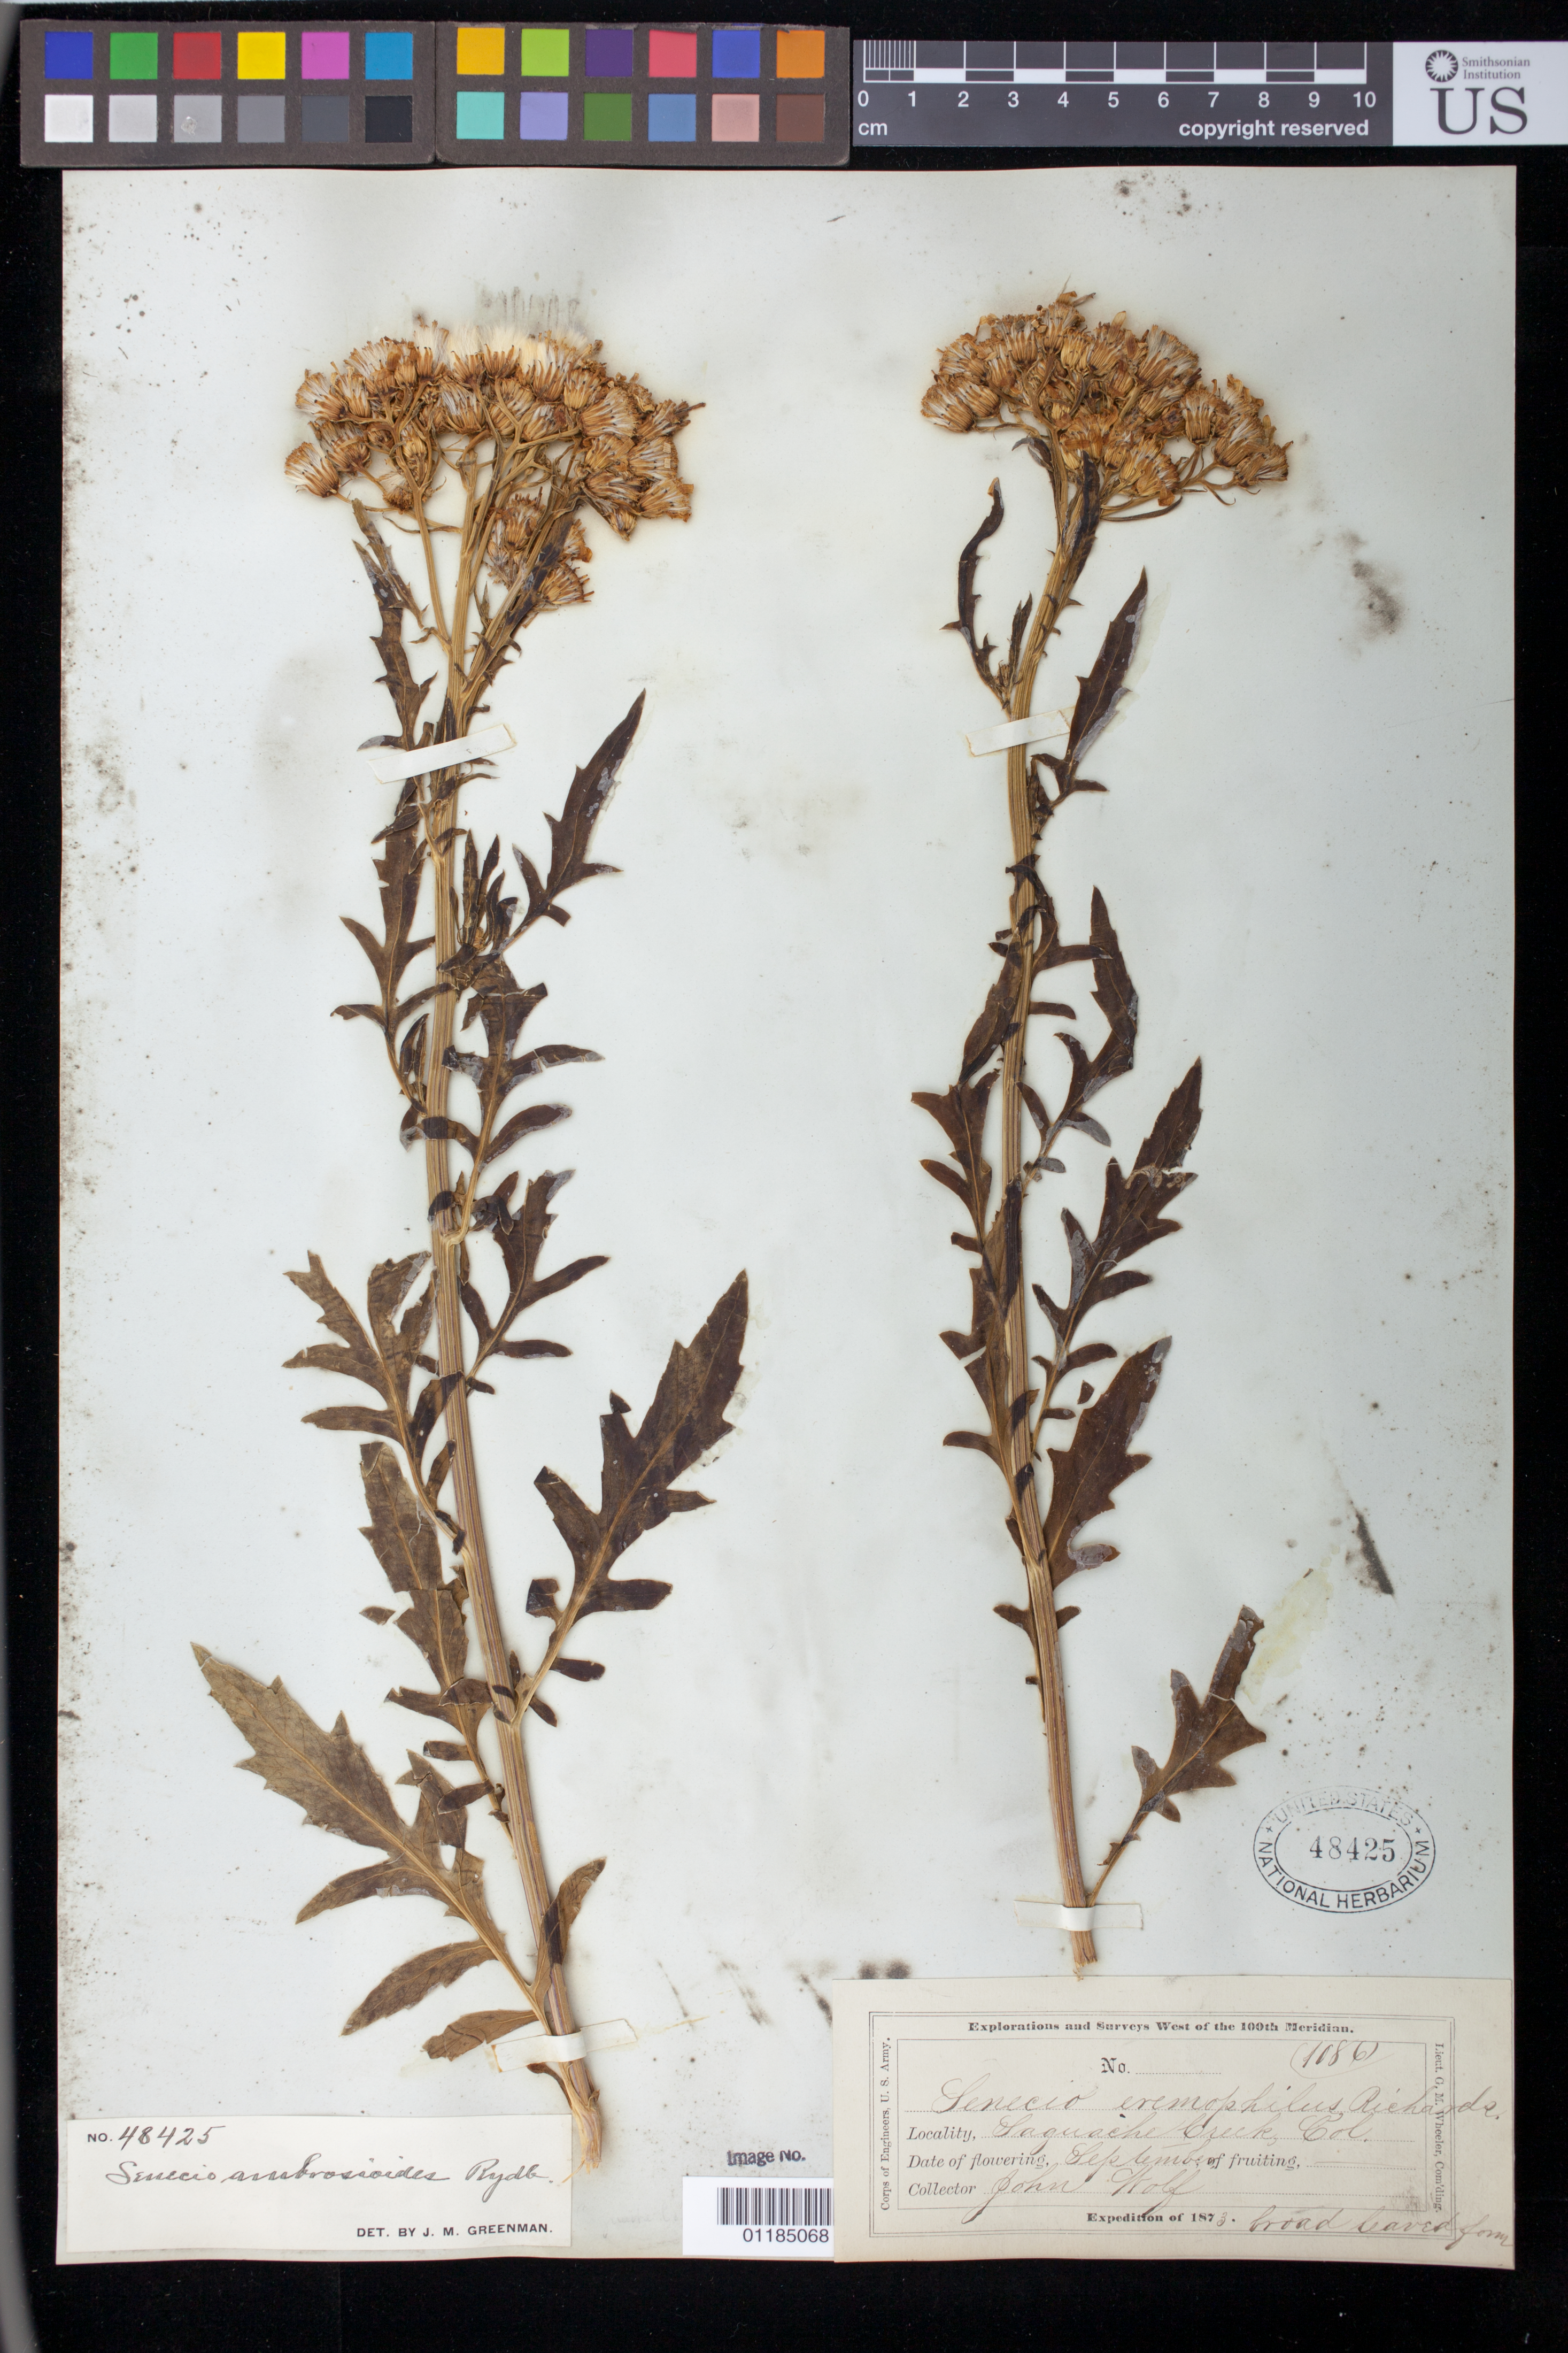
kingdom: Plantae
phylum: Tracheophyta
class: Magnoliopsida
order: Asterales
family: Asteraceae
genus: Senecio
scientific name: Senecio eremophilus var. kingii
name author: (Rydb.) Greenm.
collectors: J. Wolf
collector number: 1086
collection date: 1873-09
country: United States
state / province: Colorado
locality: Saguache Creek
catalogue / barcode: US 48425